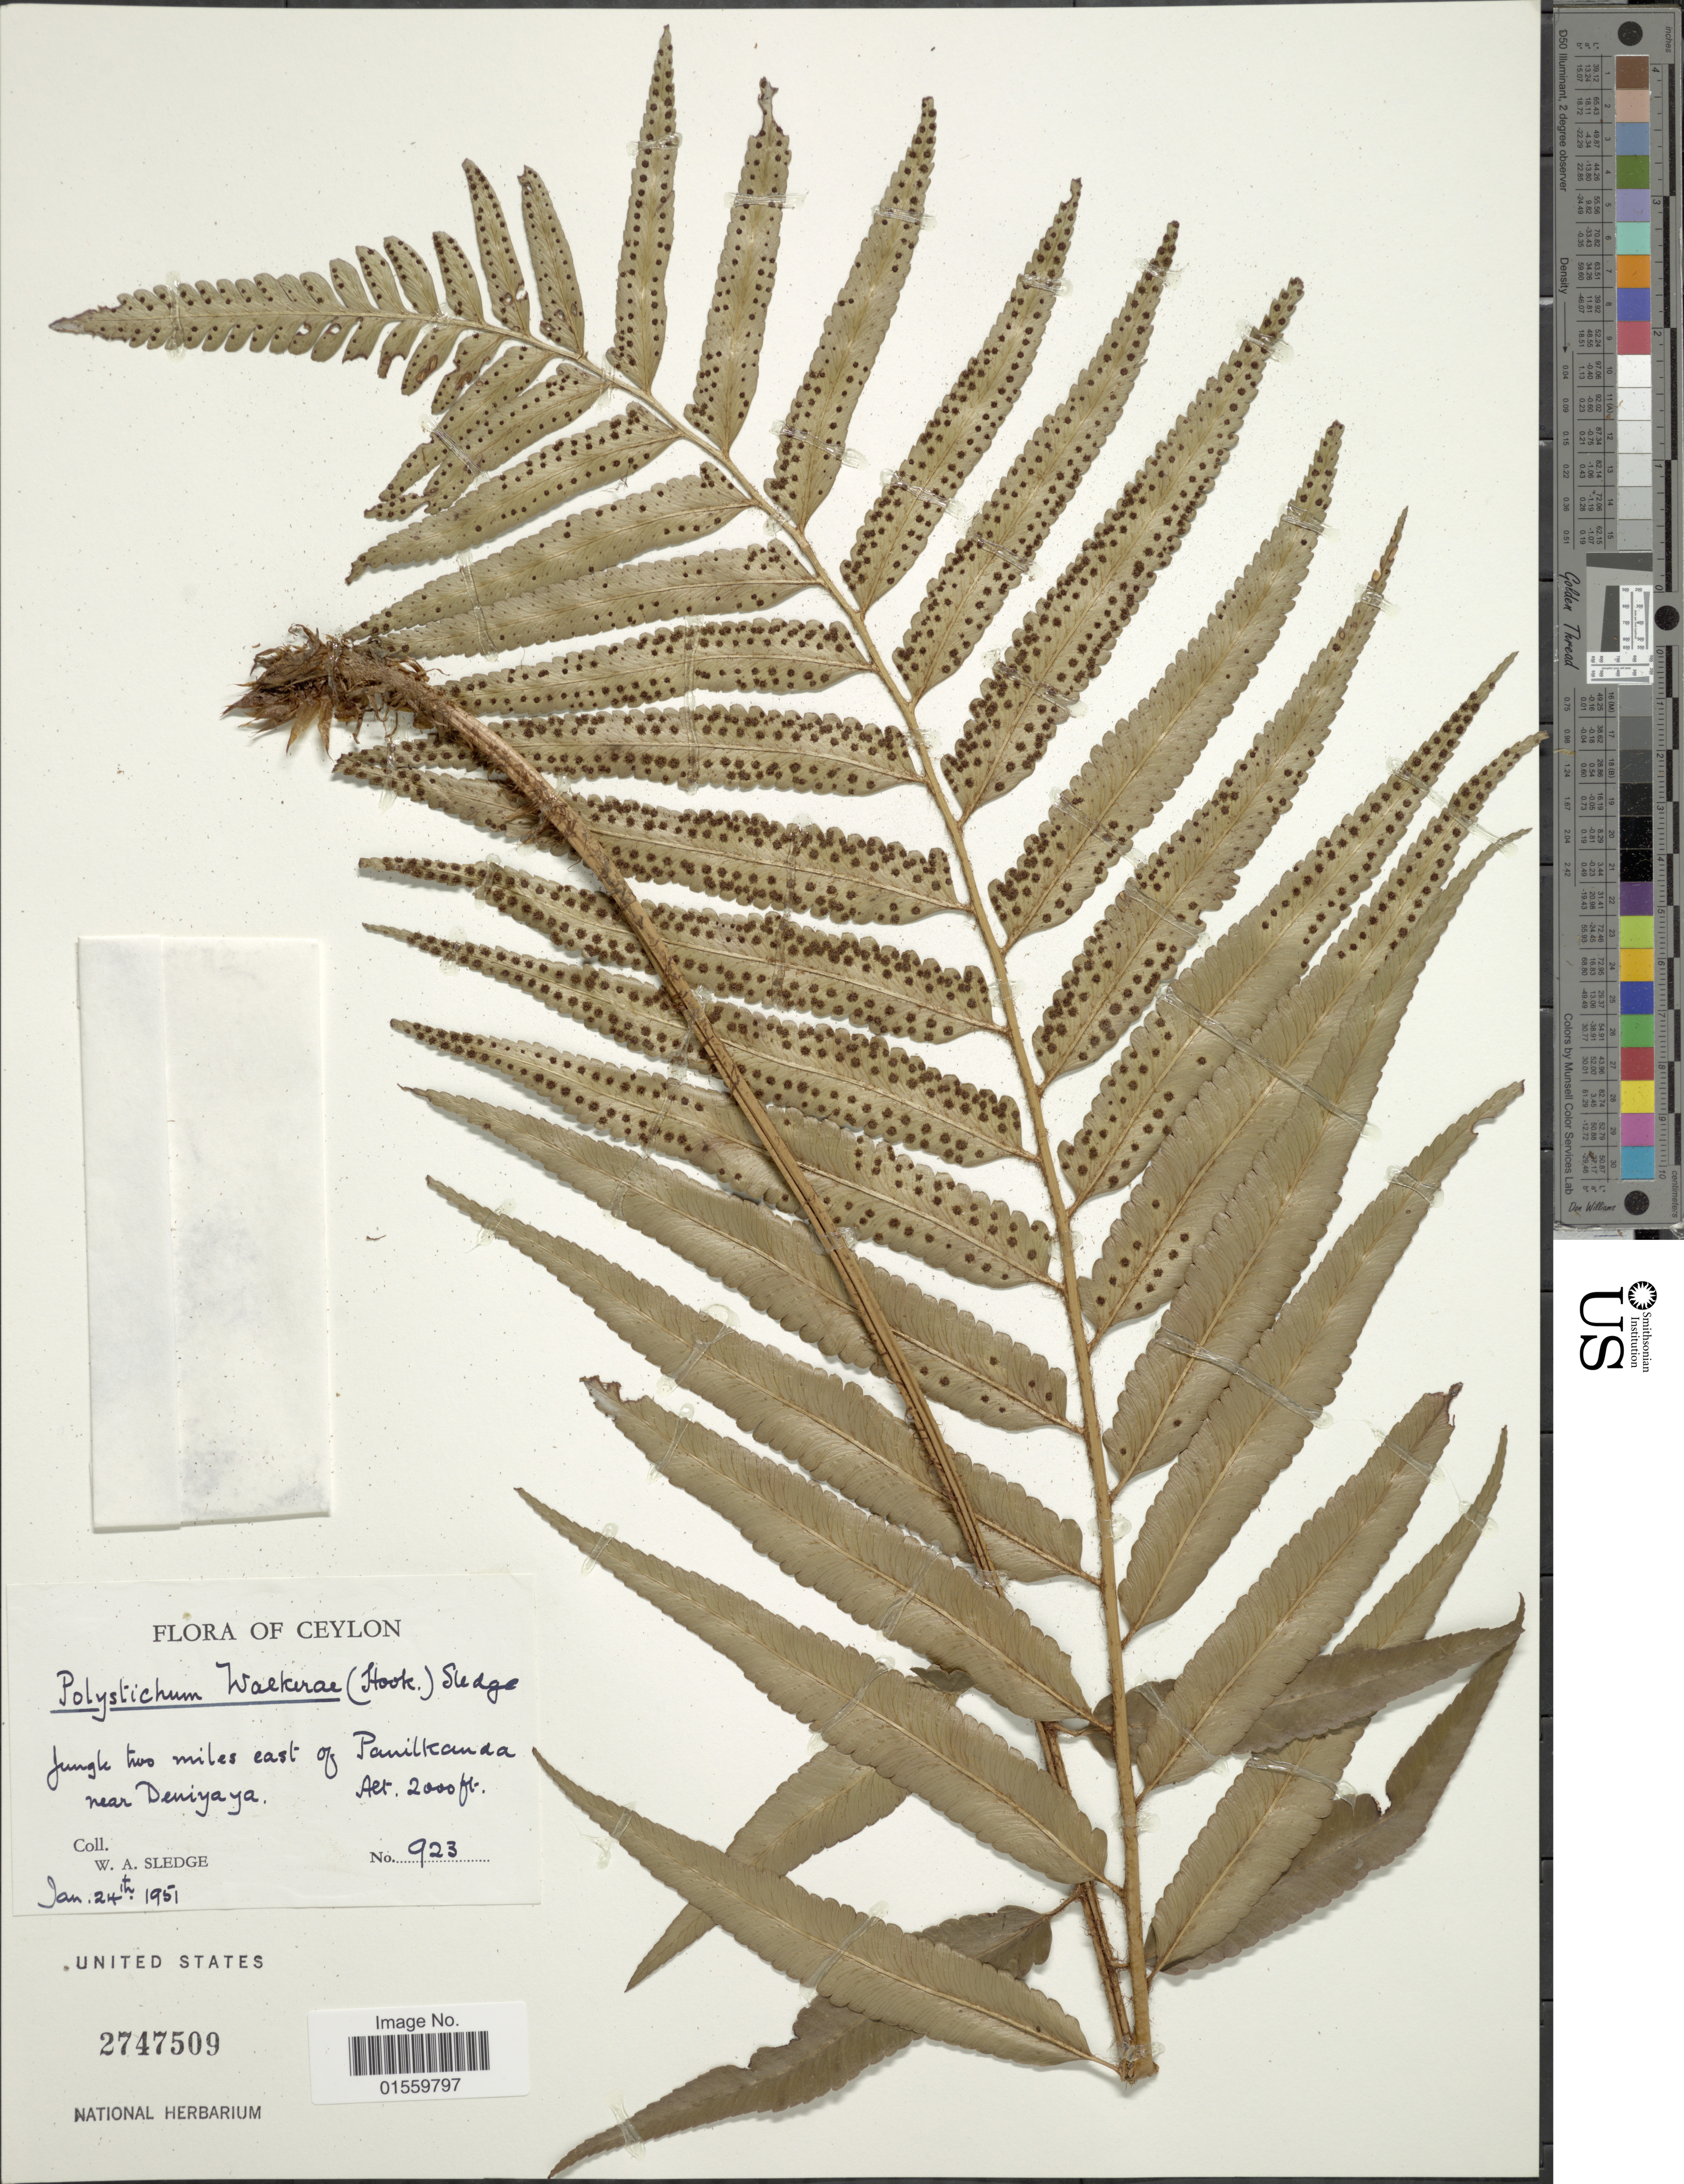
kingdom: Plantae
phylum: Tracheophyta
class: Polypodiopsida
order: Polypodiales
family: Dryopteridaceae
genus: Polystichum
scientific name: Polystichum walkerae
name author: (Hook.) Sledge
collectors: W. A. Sledge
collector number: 923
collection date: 1951-01-24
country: Sri Lanka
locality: Ceylon, jungle two miles east of Panilkanda near Deniyaya [interpreted]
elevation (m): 610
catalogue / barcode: US 2747509